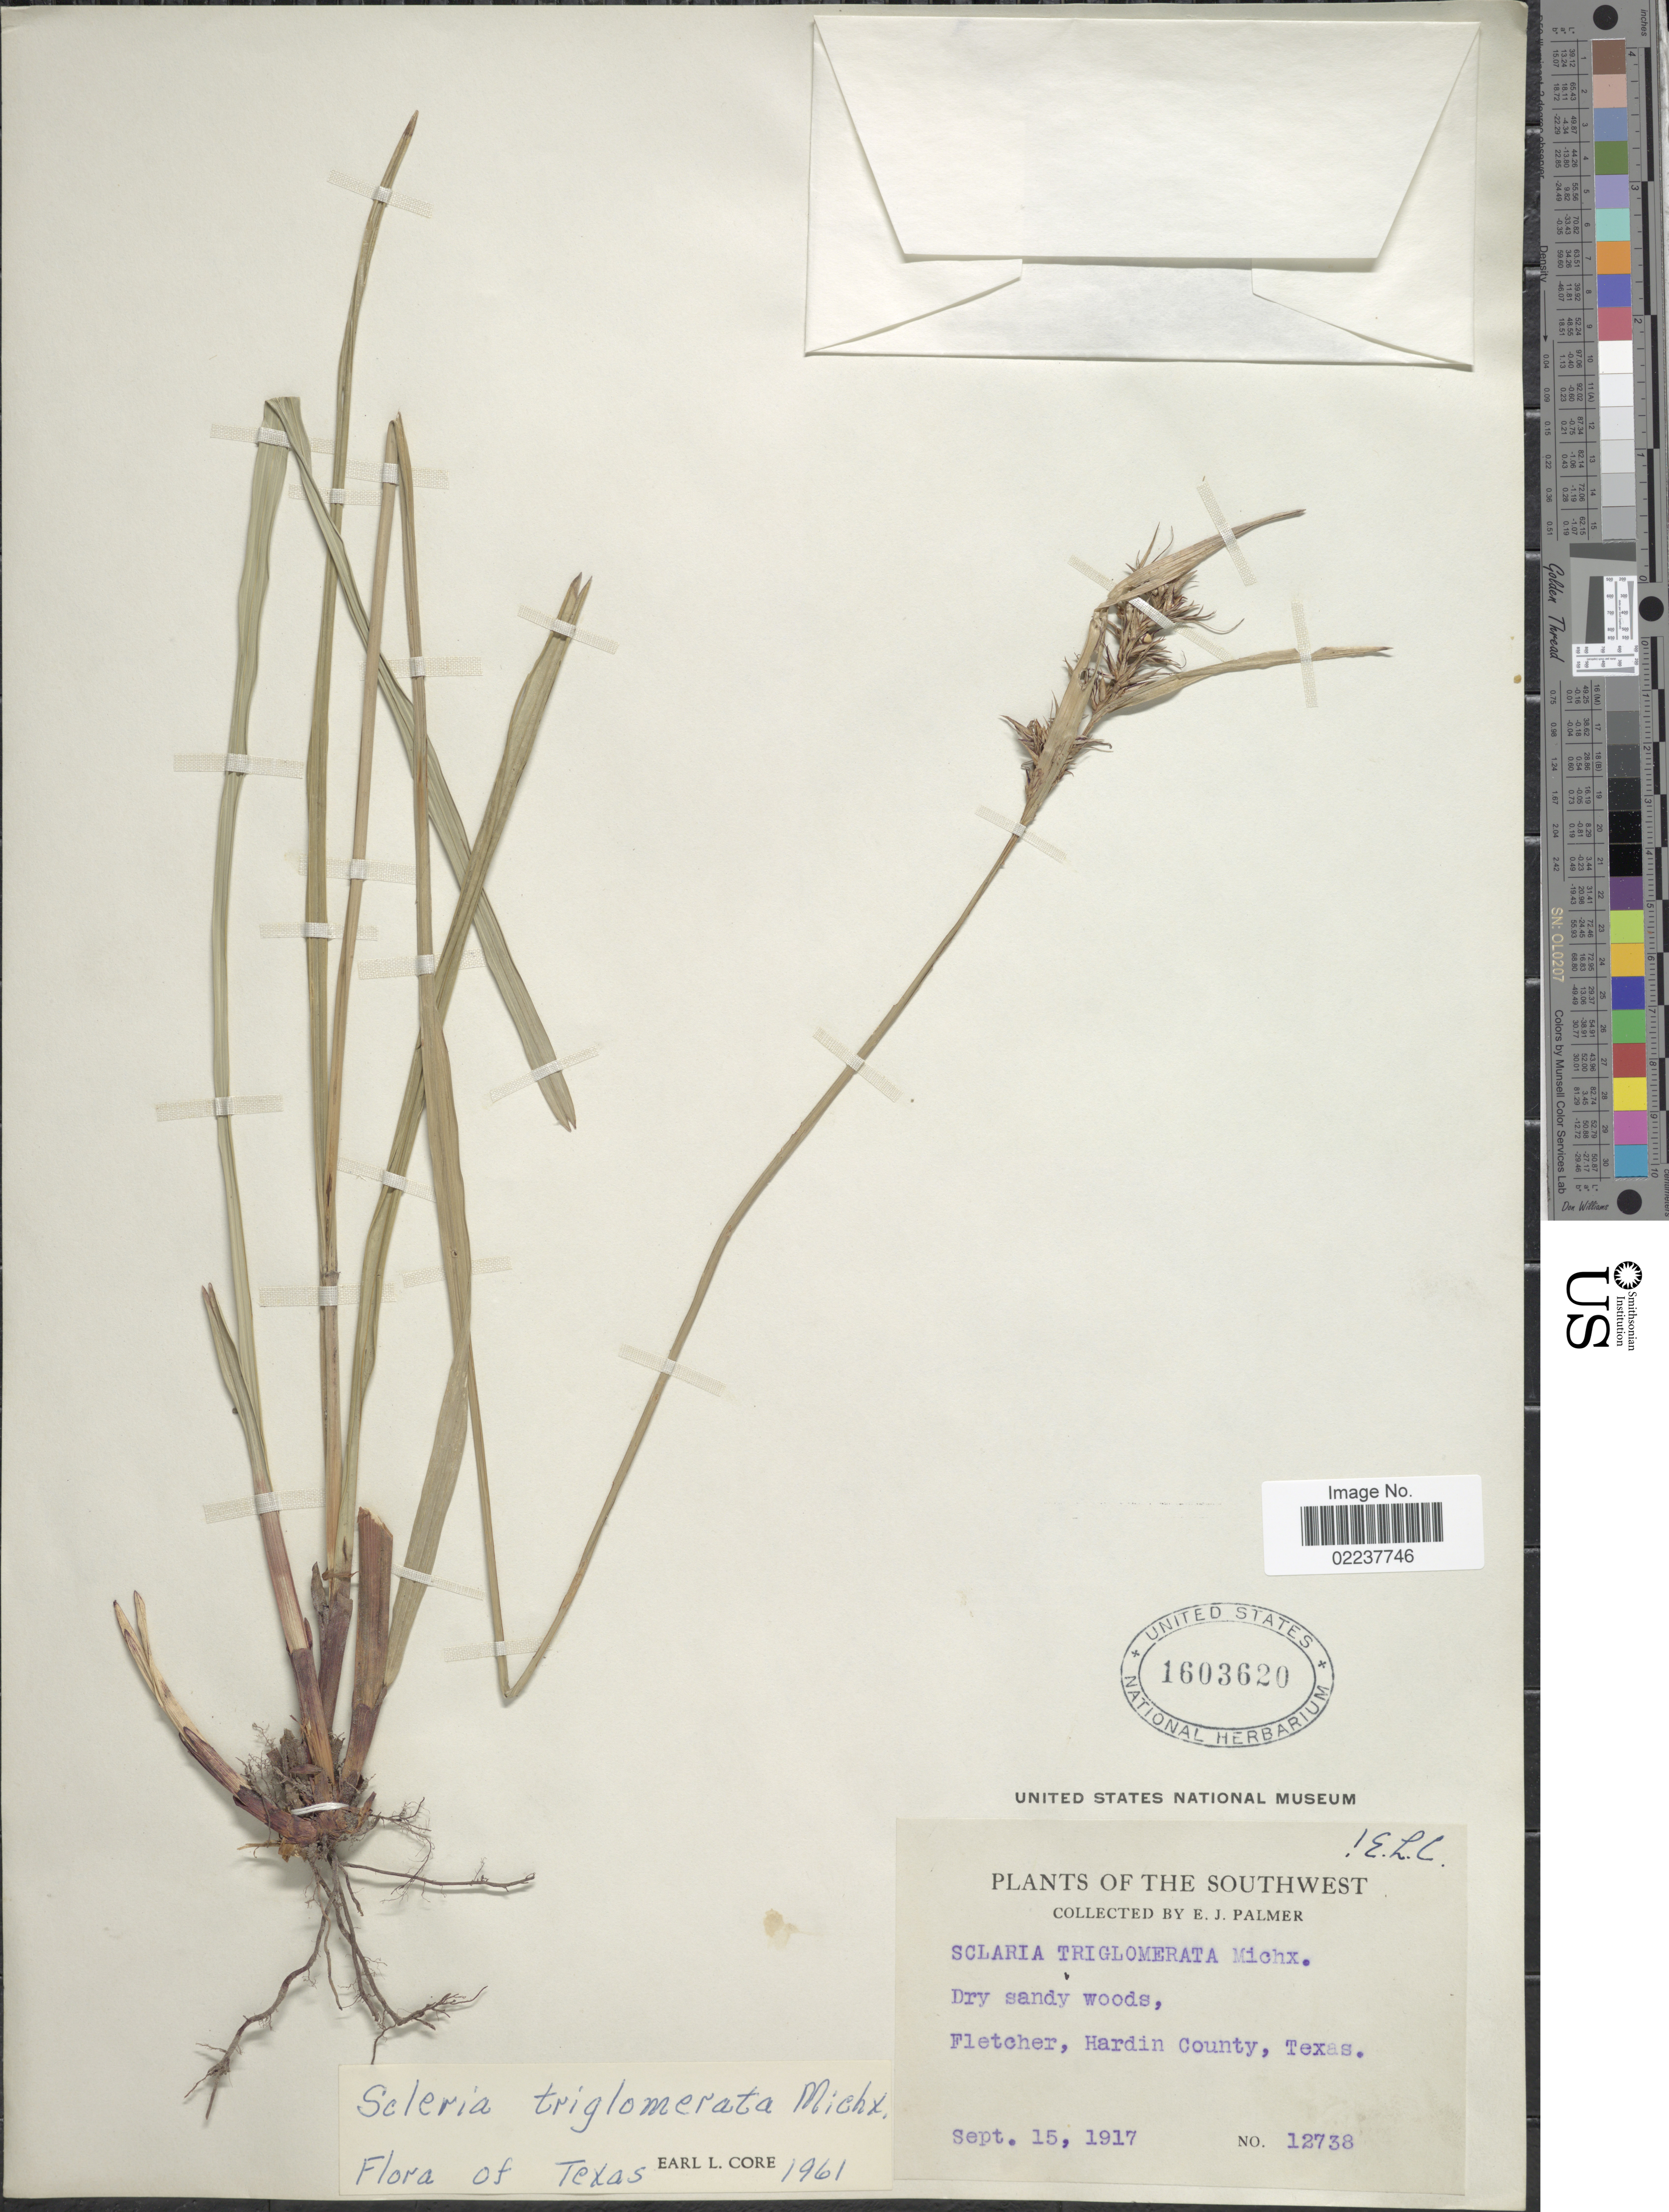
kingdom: Plantae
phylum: Tracheophyta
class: Liliopsida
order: Poales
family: Cyperaceae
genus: Scleria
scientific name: Scleria triglomerata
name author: Michx.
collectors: E. J. Palmer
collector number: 12738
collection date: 1917-09-15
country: United States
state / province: Texas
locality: The Southwest, Fletcher, Hardin County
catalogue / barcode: US 1603620